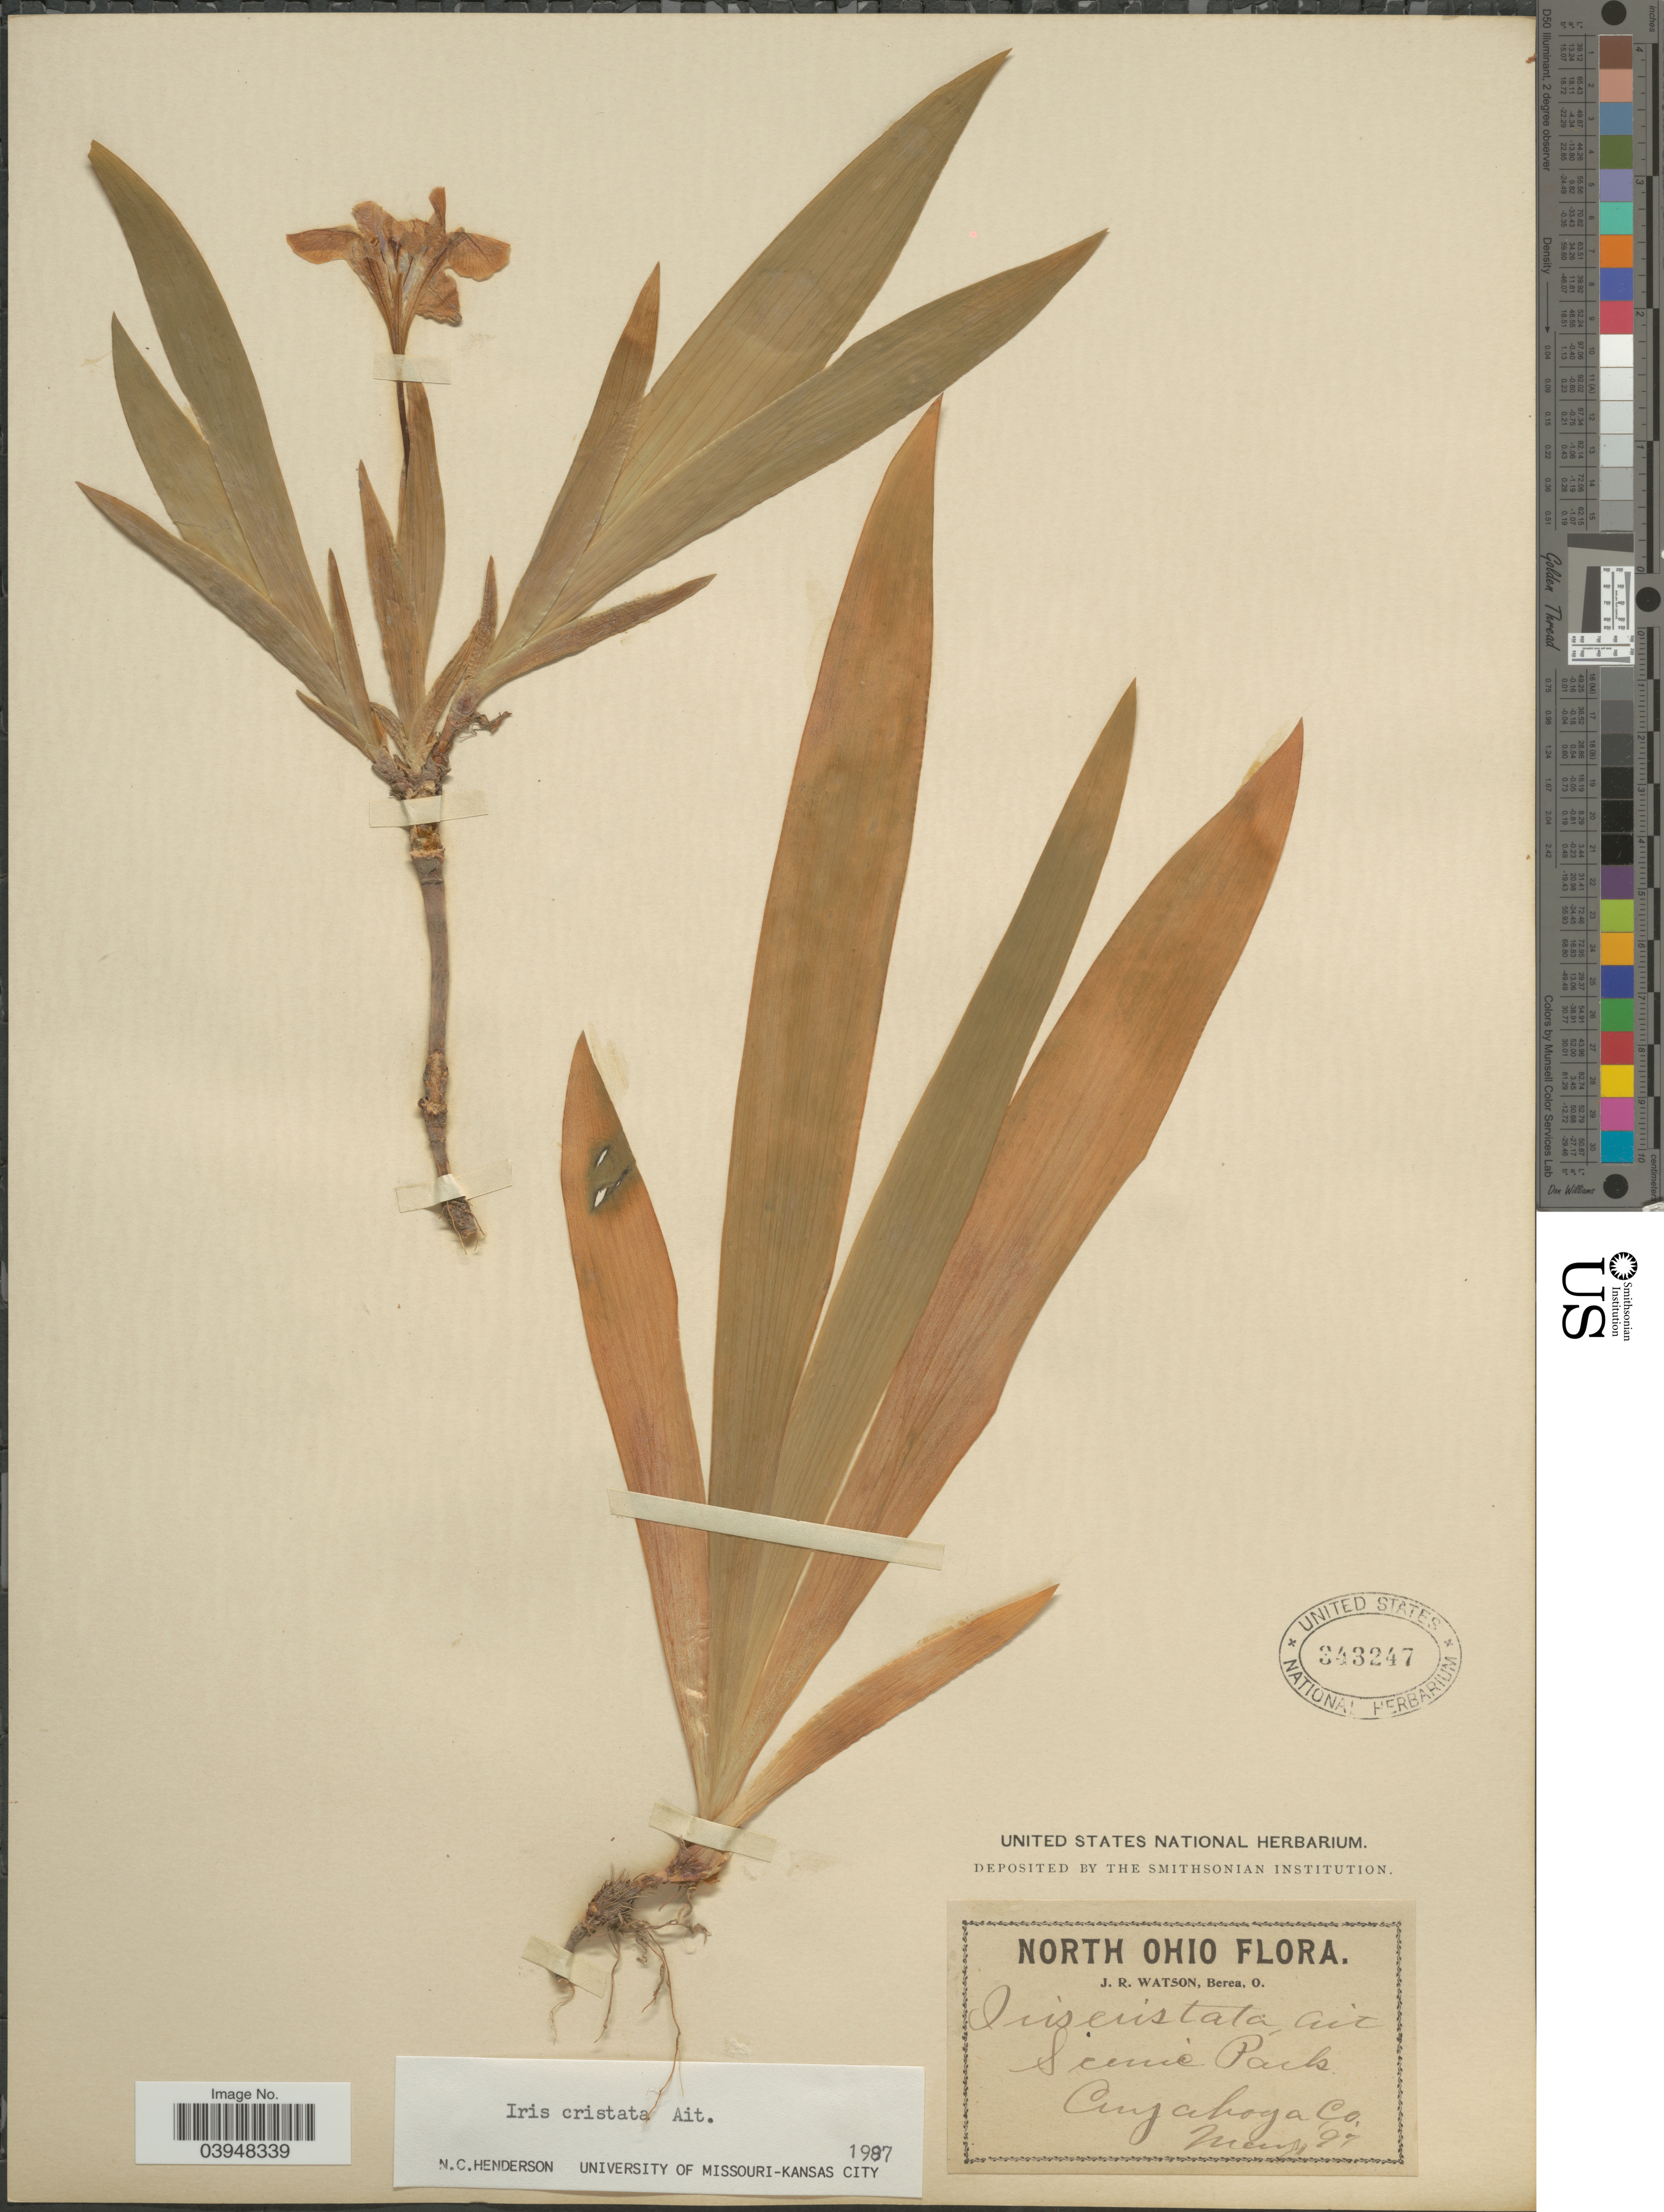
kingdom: Plantae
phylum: Tracheophyta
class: Liliopsida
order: Asparagales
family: Iridaceae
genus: Iris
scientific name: Iris cristata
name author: Aiton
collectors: J. R. Watson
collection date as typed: Transcribed d/m/y: /5/97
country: United States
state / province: Ohio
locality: North Ohio. Scenic Park. Cuyahoga Co.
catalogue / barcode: US 343247